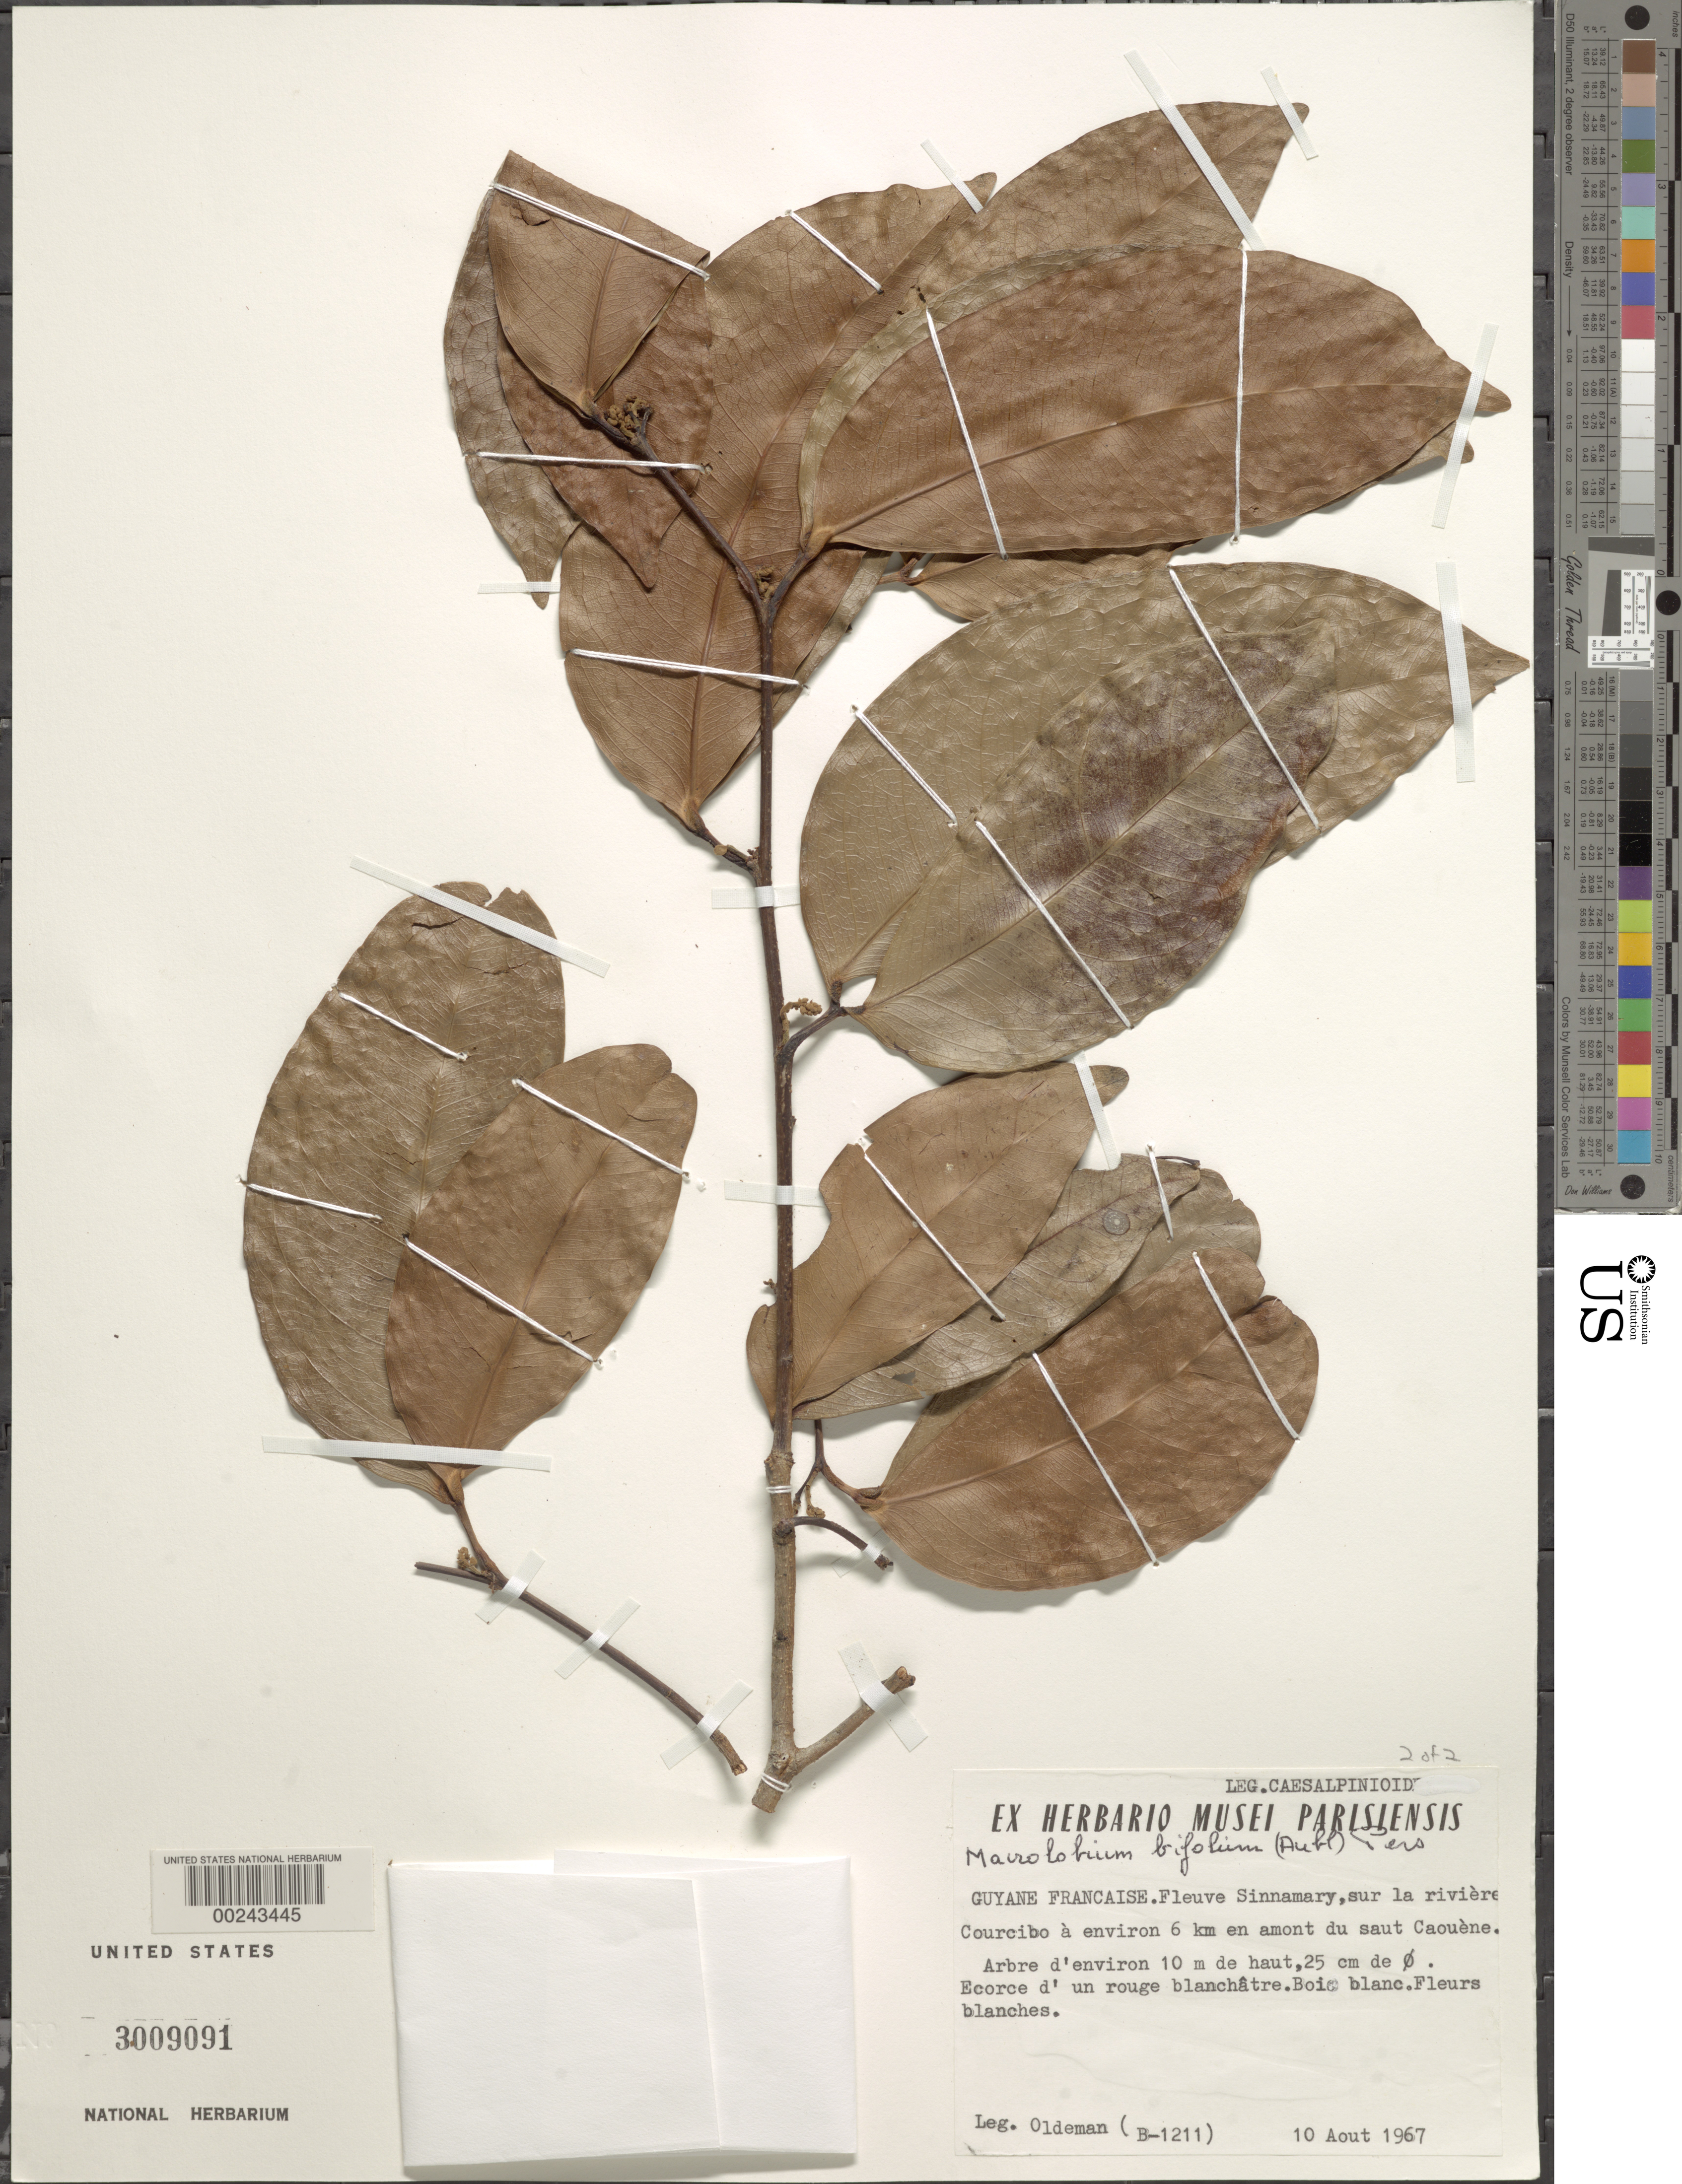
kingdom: Plantae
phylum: Tracheophyta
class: Magnoliopsida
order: Fabales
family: Fabaceae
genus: Macrolobium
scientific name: Macrolobium bifolium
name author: (Aubl.) Pers.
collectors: R. Oldeman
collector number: B-1211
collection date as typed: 10 Aug 1967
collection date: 1967-08-10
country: French Guiana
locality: Fleuve sinnamary, s of the river Courcibo and vicinity 6 km upstream of saut Caouene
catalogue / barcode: US 3009091